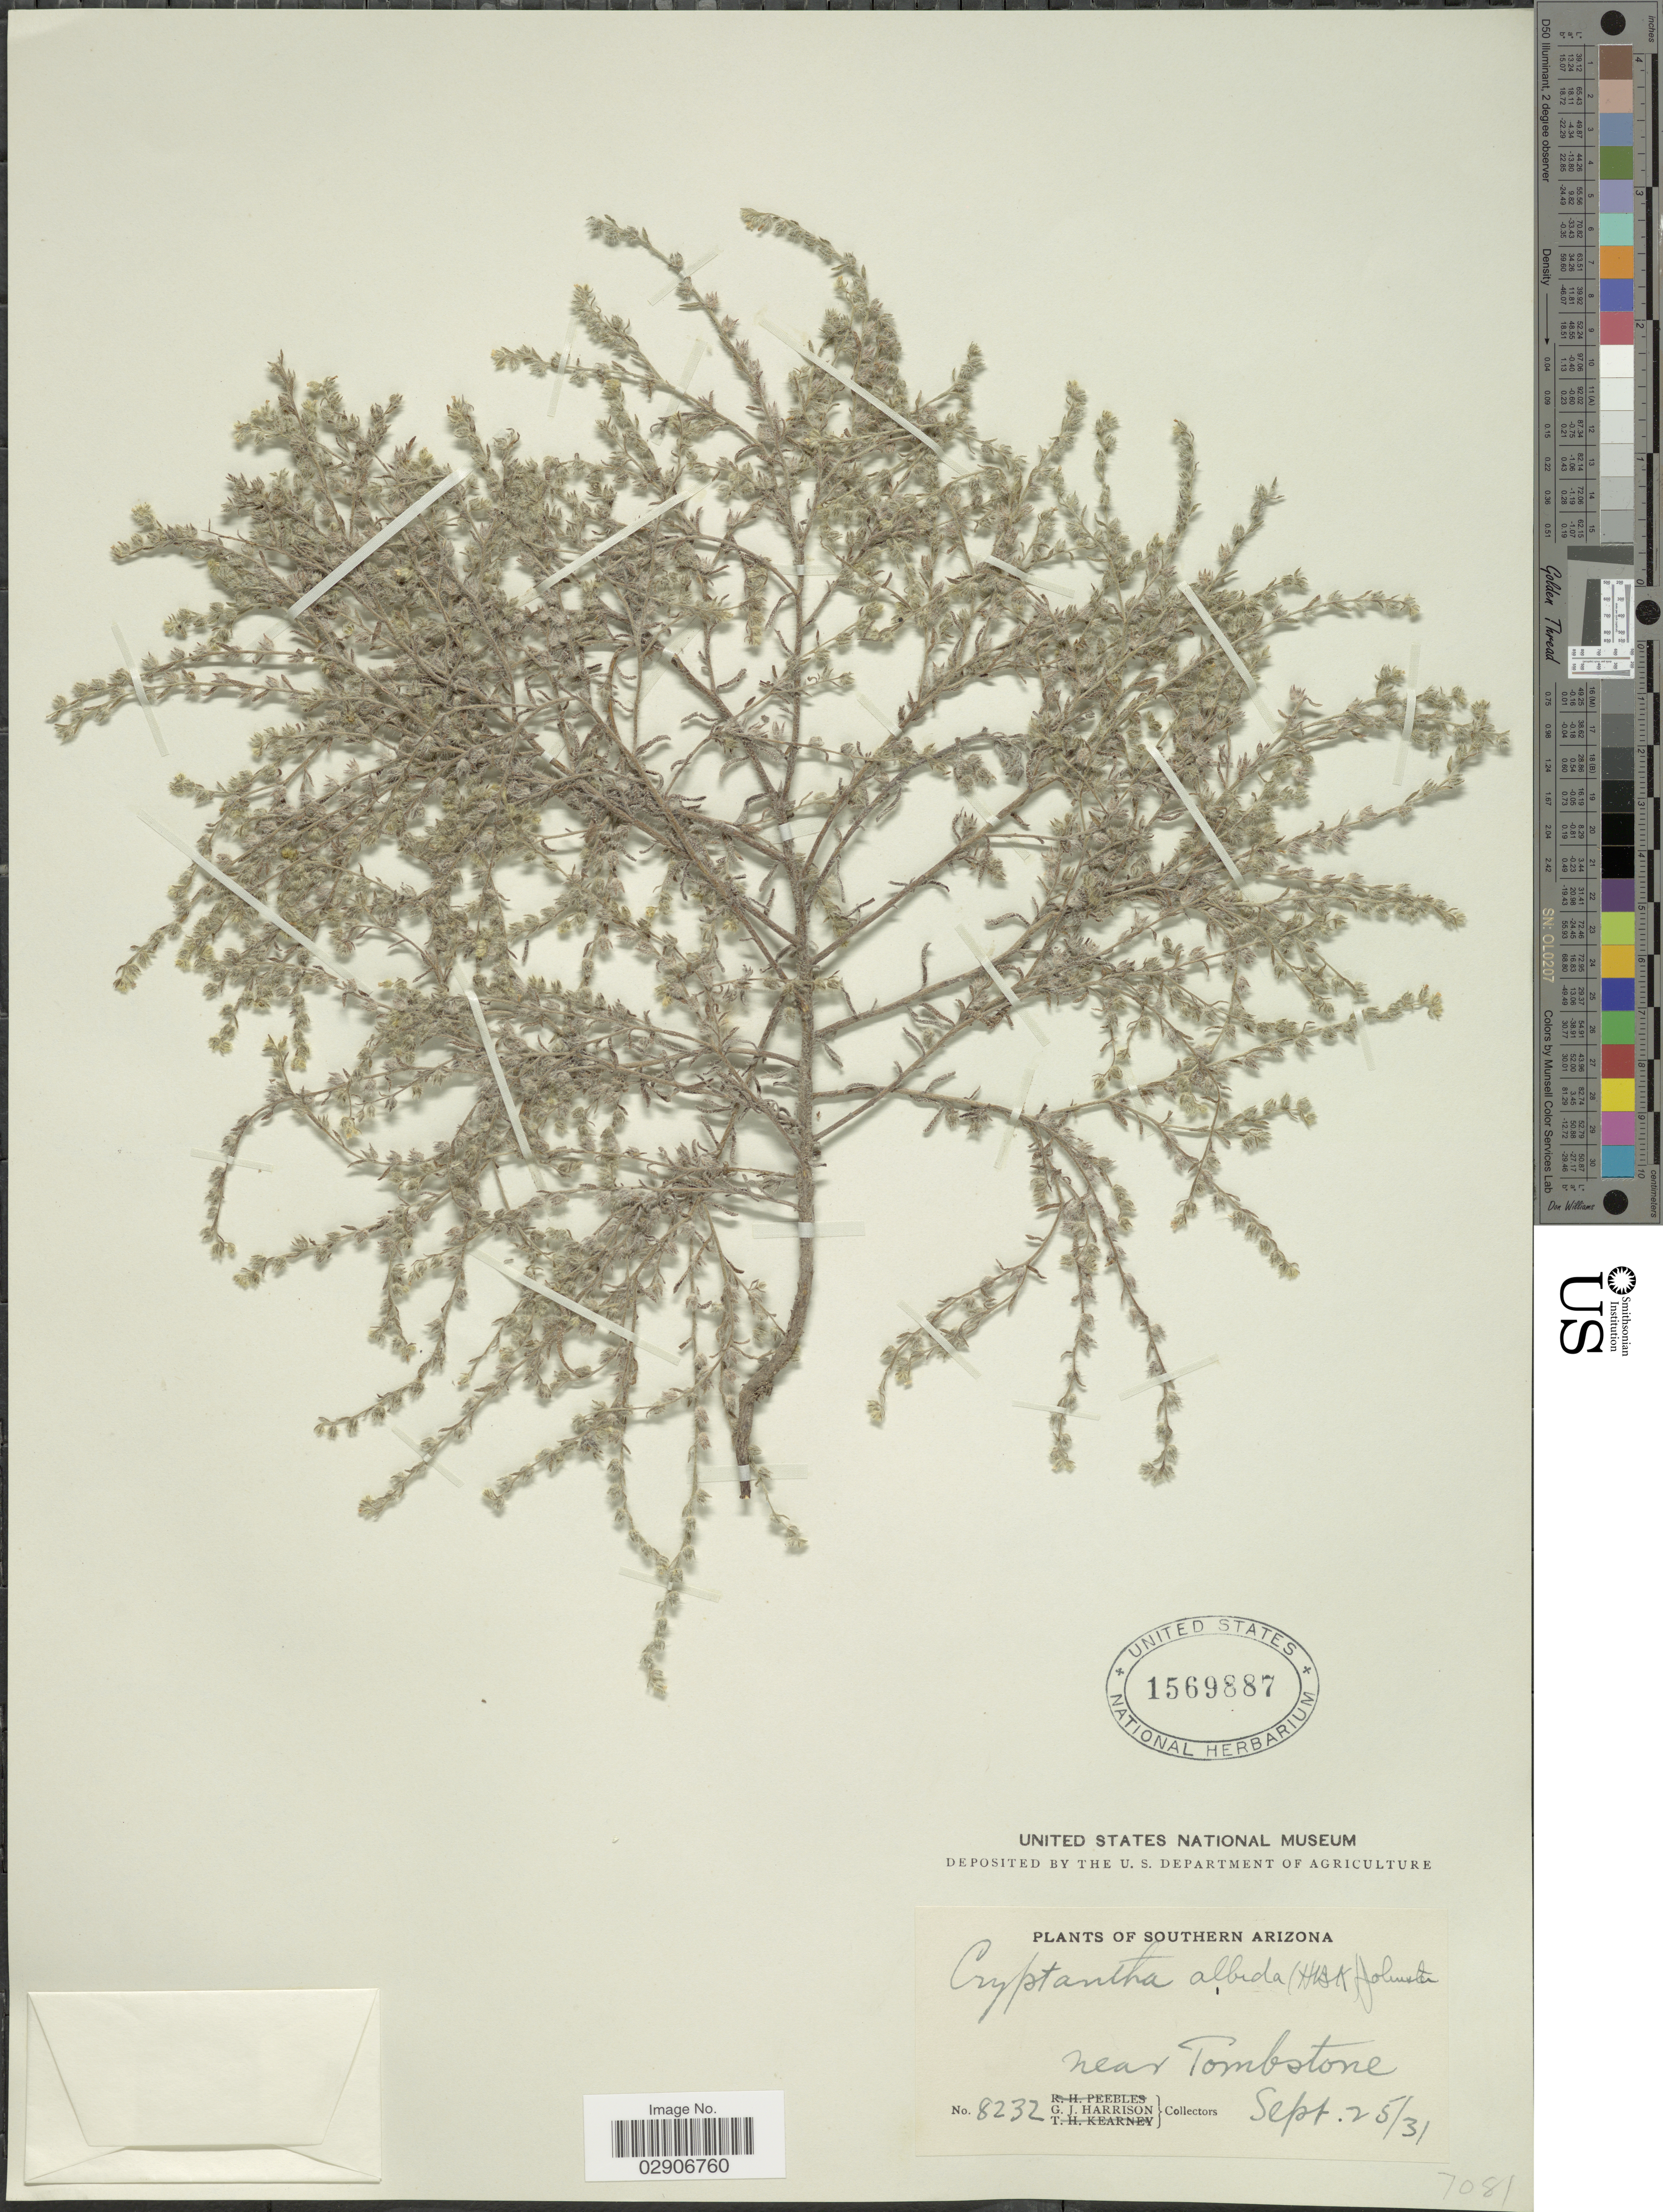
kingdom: Plantae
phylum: Tracheophyta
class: Magnoliopsida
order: Boraginales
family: Boraginaceae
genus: Cryptantha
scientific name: Cryptantha albida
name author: (Kunth) I.M. Johnst.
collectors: G. J. Harrison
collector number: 8232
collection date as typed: Transcribed d/m/y: 25/9/31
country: United States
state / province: Arizona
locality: Southern Arizona. Near Tombstone.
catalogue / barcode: US 1569887